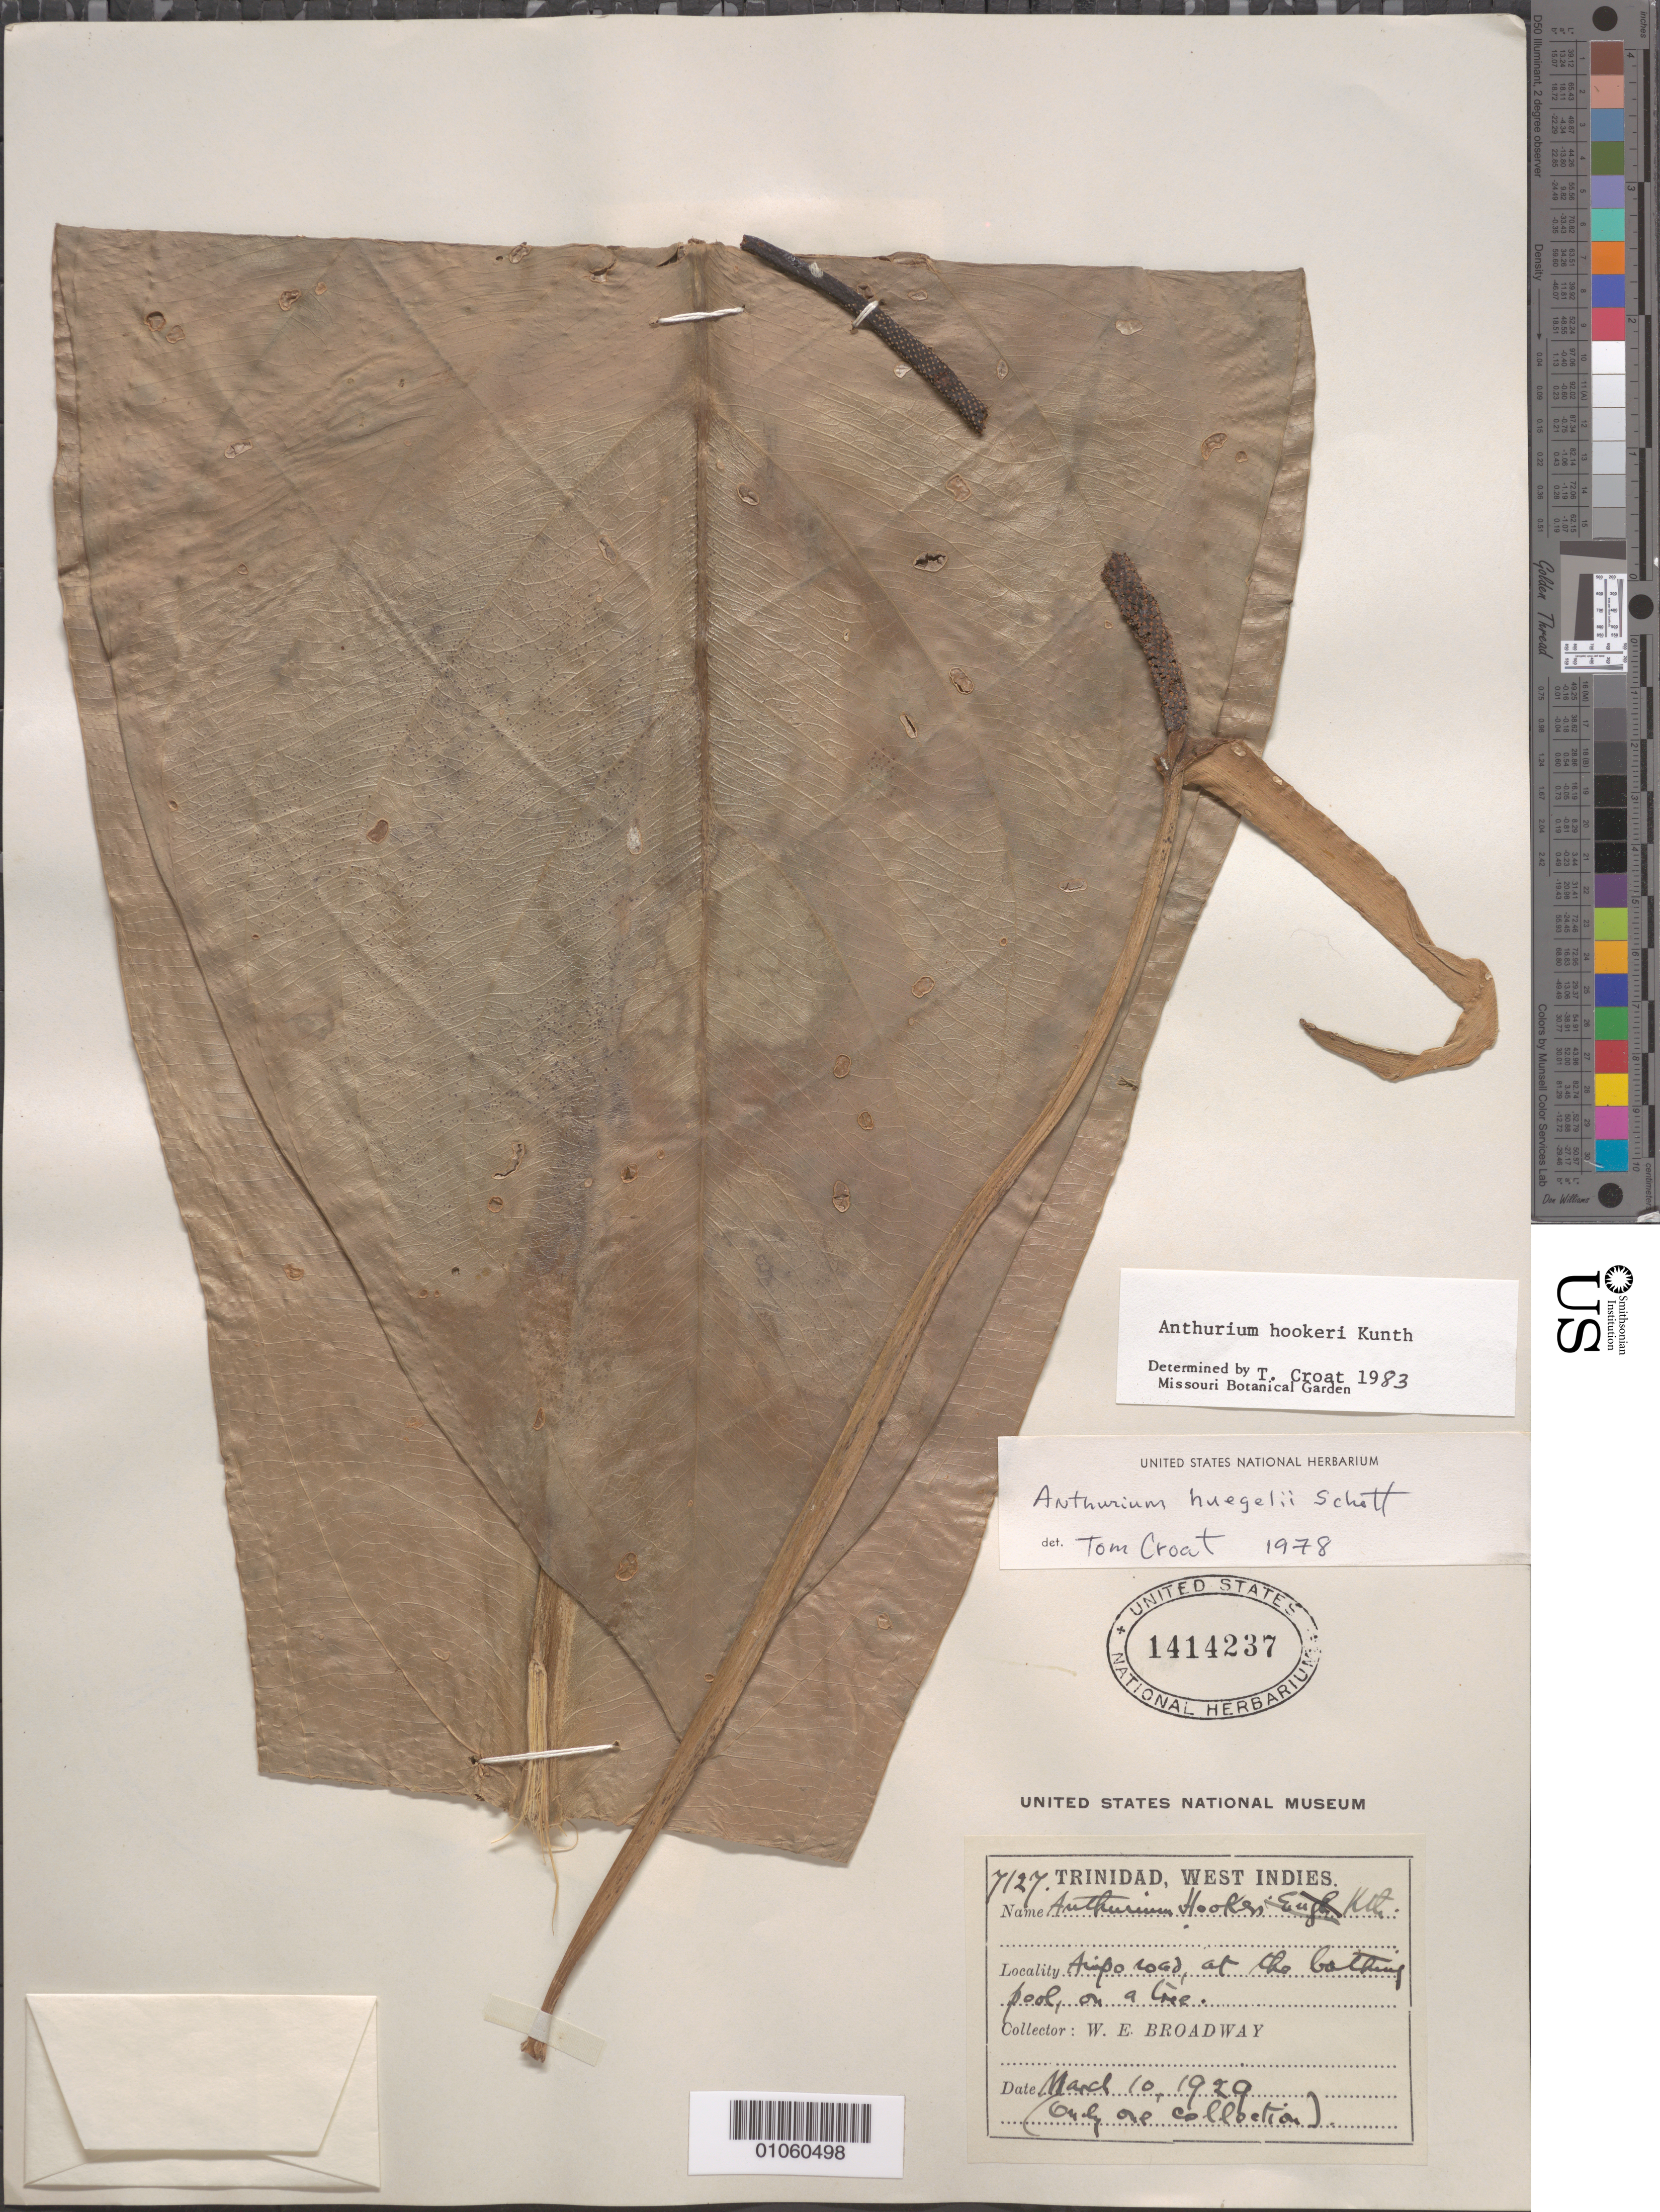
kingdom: Plantae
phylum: Tracheophyta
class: Liliopsida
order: Alismatales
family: Araceae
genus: Anthurium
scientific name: Anthurium hookeri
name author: Kunth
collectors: W. E. Broadway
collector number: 7127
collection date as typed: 10 Mar 1929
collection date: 1929-03-10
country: Trinidad and Tobago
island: Trinidad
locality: Aripo road, at the bathing pool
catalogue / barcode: US 1414237